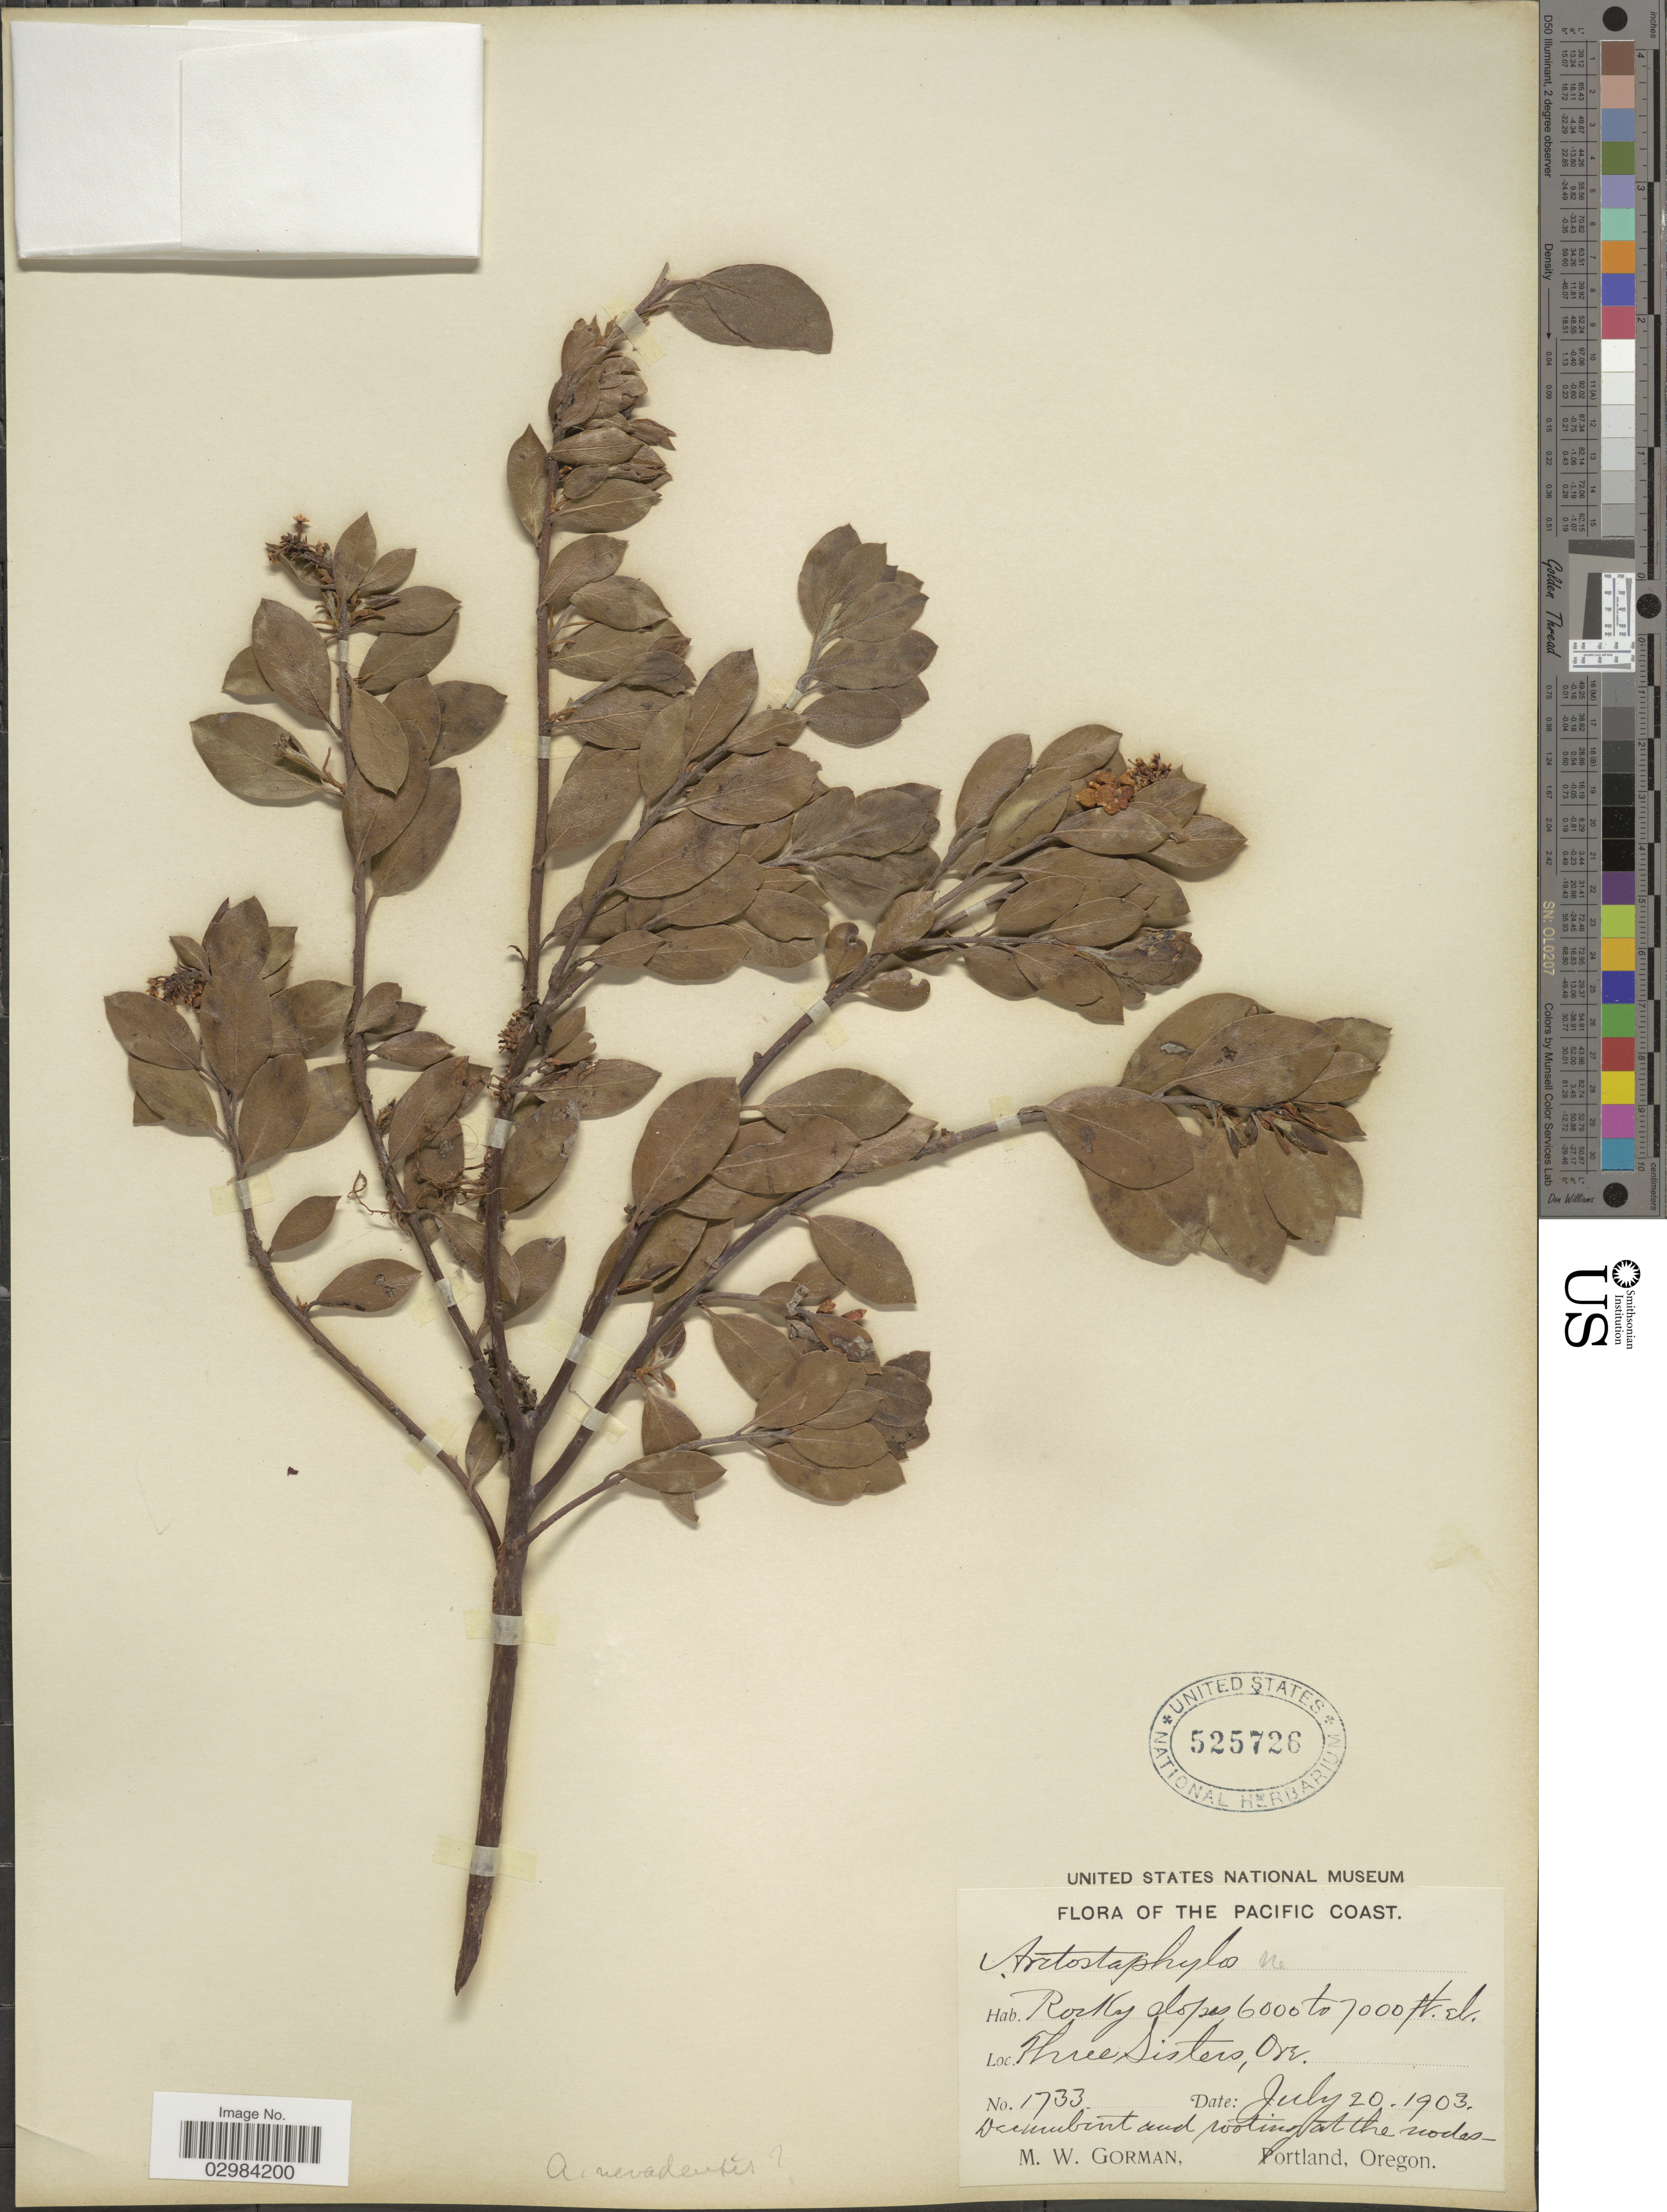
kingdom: Plantae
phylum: Tracheophyta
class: Magnoliopsida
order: Ericales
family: Ericaceae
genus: Arctostaphylos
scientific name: Arctostaphylos nevadensis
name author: A. Gray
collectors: M. W. Gorman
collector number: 1733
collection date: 1903-07-20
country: United States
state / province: Oregon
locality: The Pacific Coast, Three Sisters.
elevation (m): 1829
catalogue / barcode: US 525726